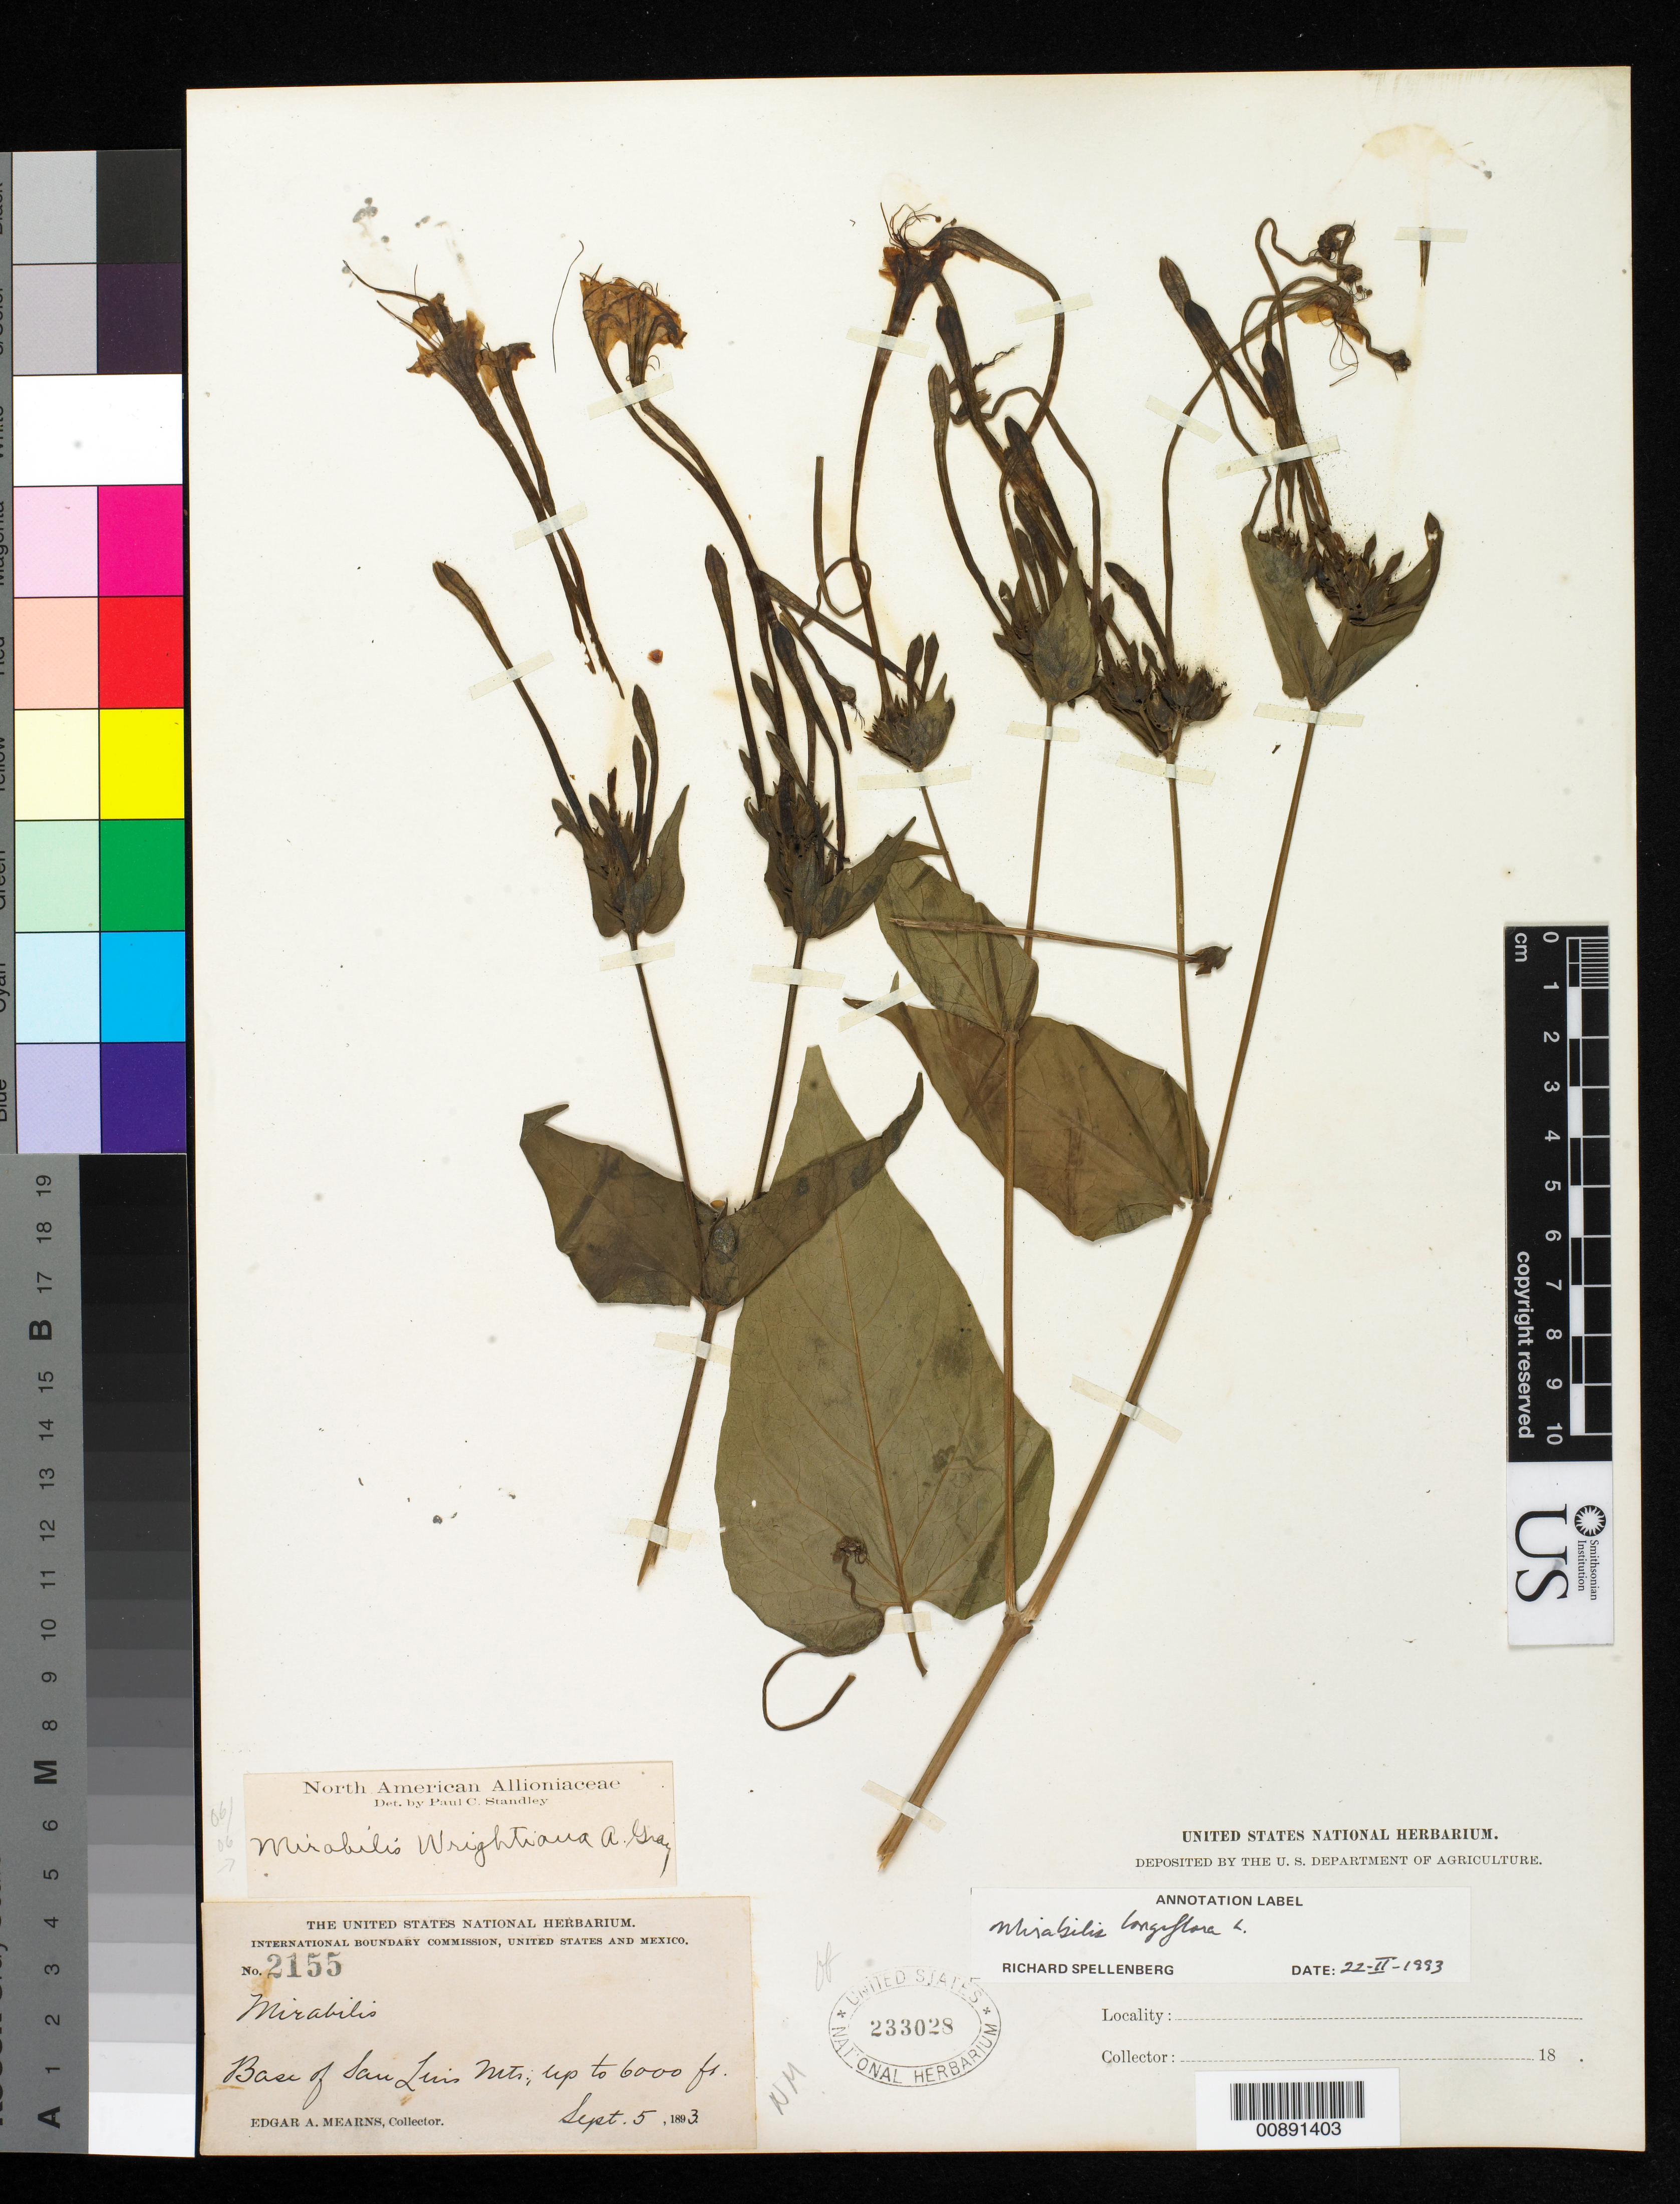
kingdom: Plantae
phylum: Tracheophyta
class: Magnoliopsida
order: Caryophyllales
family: Nyctaginaceae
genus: Mirabilis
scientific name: Mirabilis wrightiana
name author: A. Gray & Britton ex Kearney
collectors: E. A. Mearns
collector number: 2155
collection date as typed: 05 Sep 1893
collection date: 1893-09-05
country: United States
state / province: New Mexico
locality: Base of San Luis Mts.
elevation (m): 1829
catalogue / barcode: US 233028